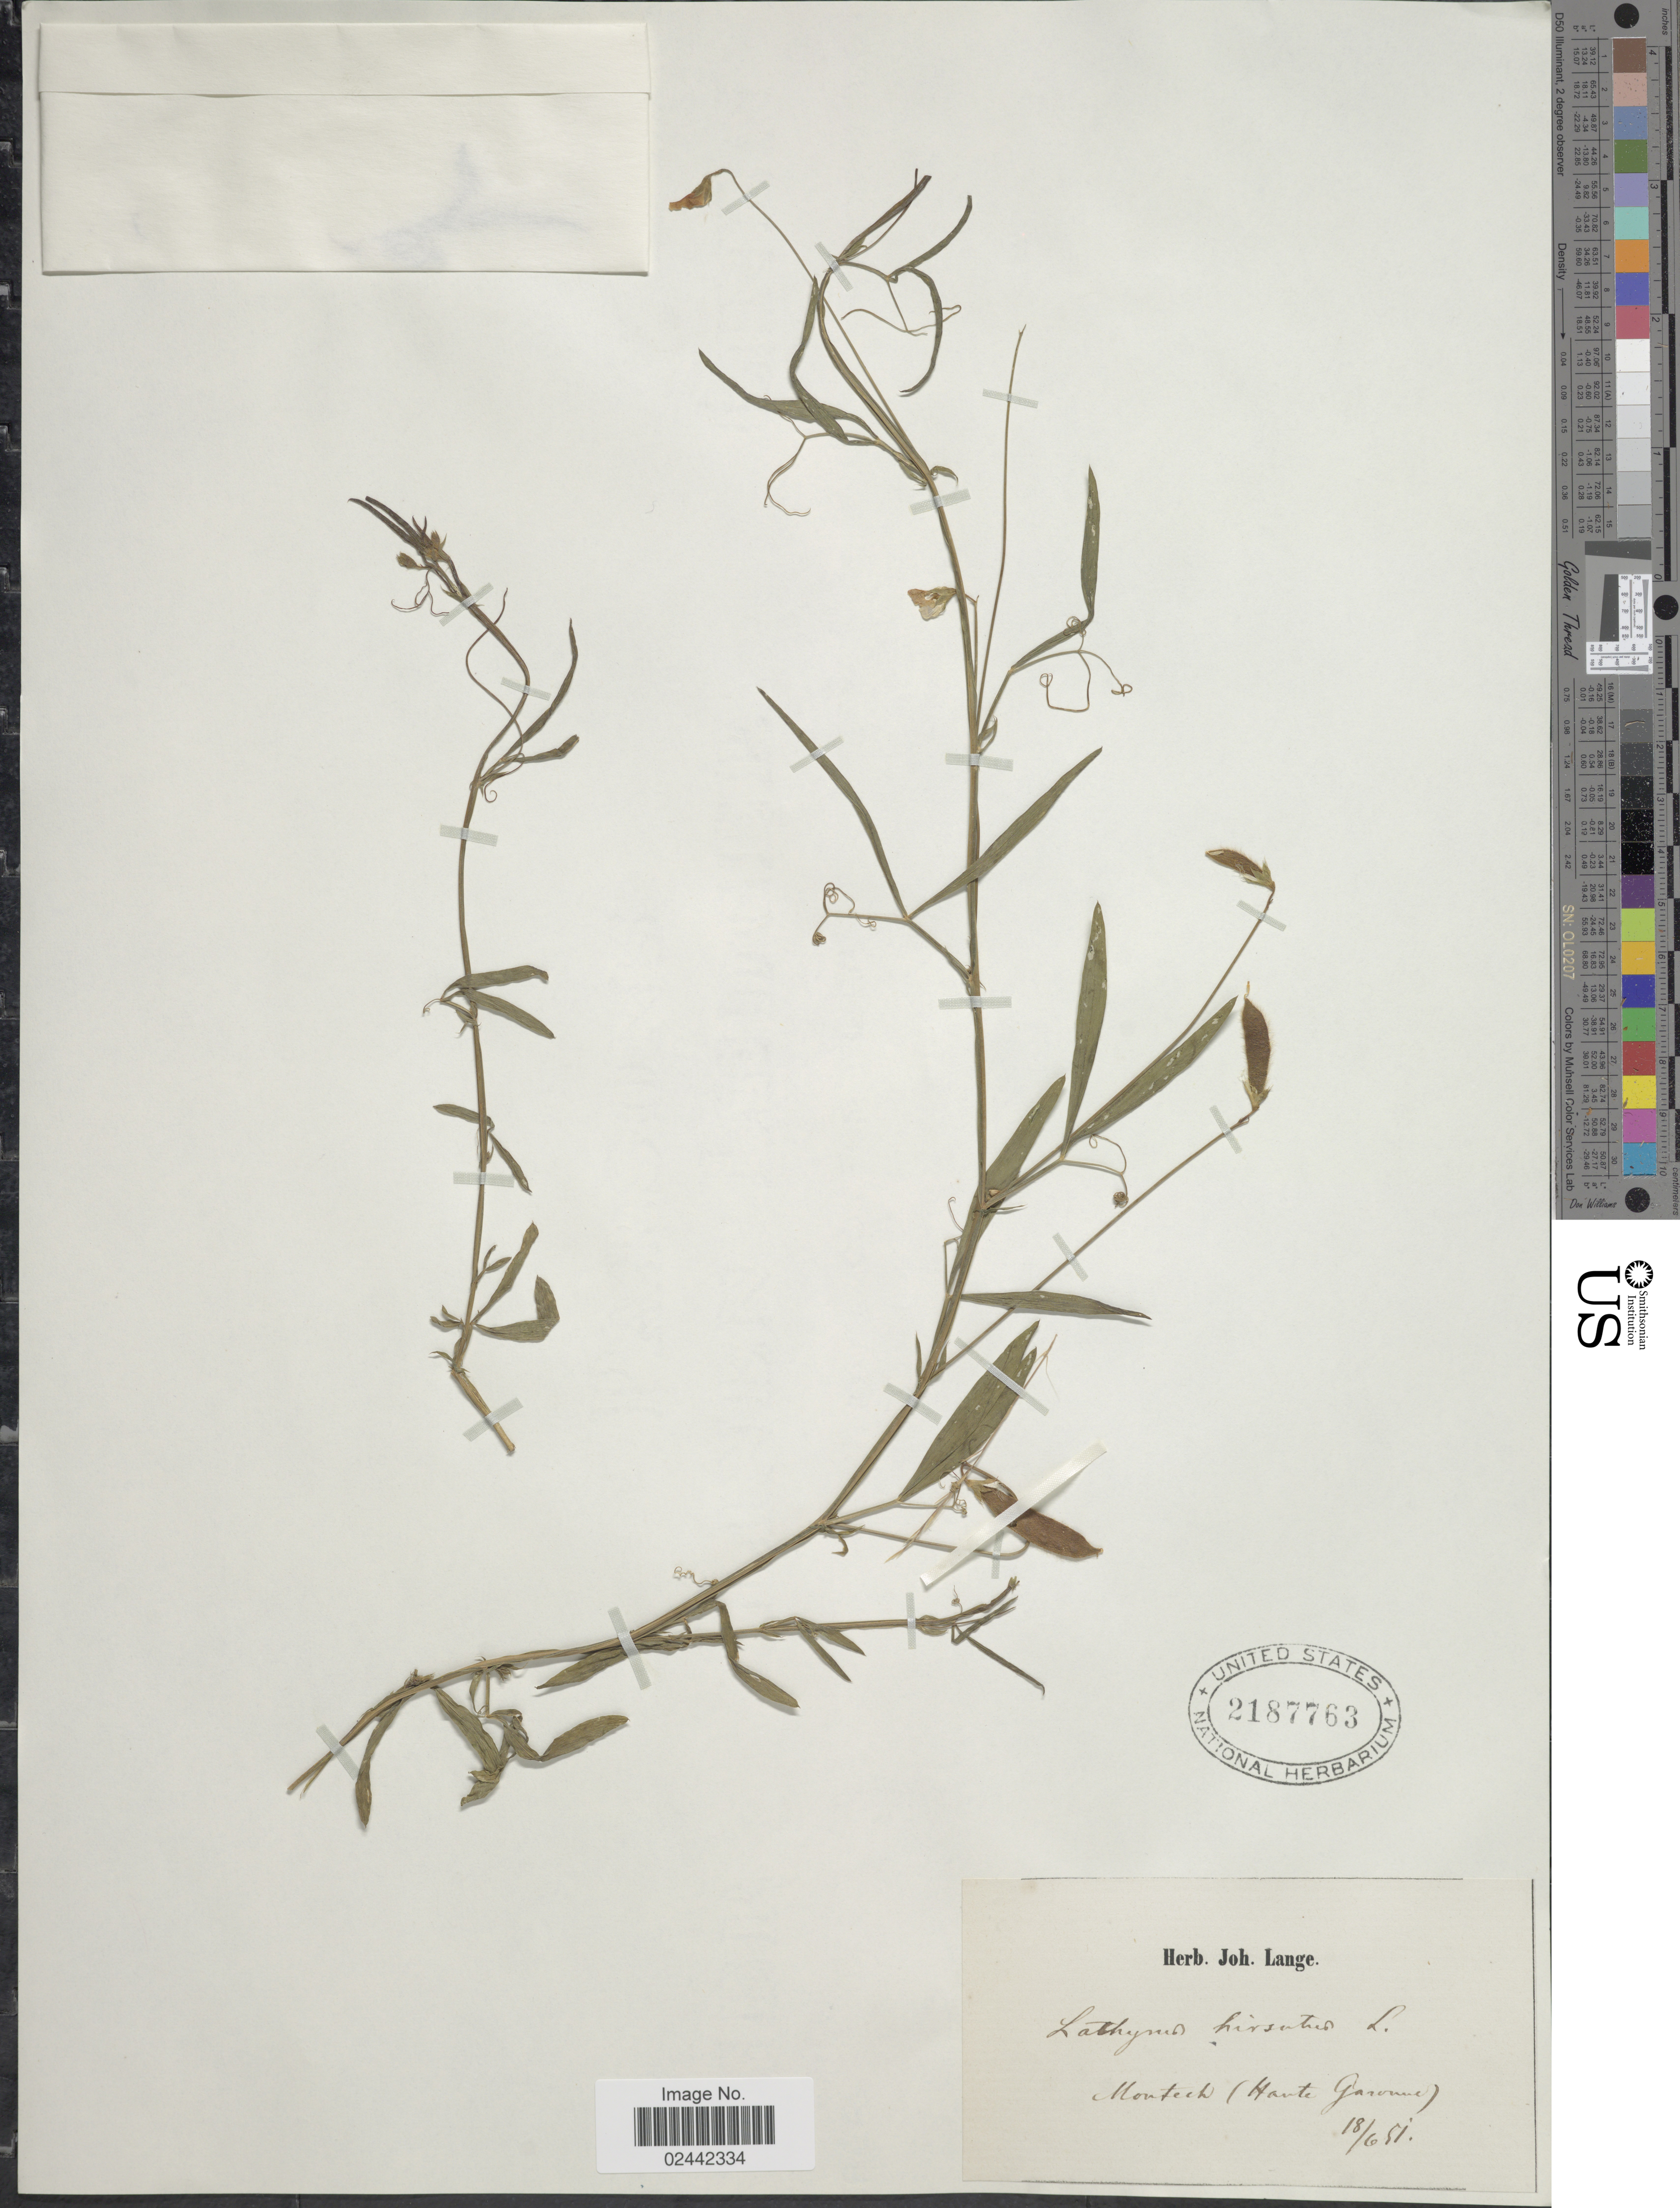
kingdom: Plantae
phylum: Tracheophyta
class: Magnoliopsida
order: Fabales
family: Fabaceae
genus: Lathyrus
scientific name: Lathyrus hirsutus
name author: L.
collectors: ex herb. Joh. Lange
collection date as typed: Transcribed d/m/y: 18/6/51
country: France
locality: Montech (Haute Garonne)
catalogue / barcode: US 2187763